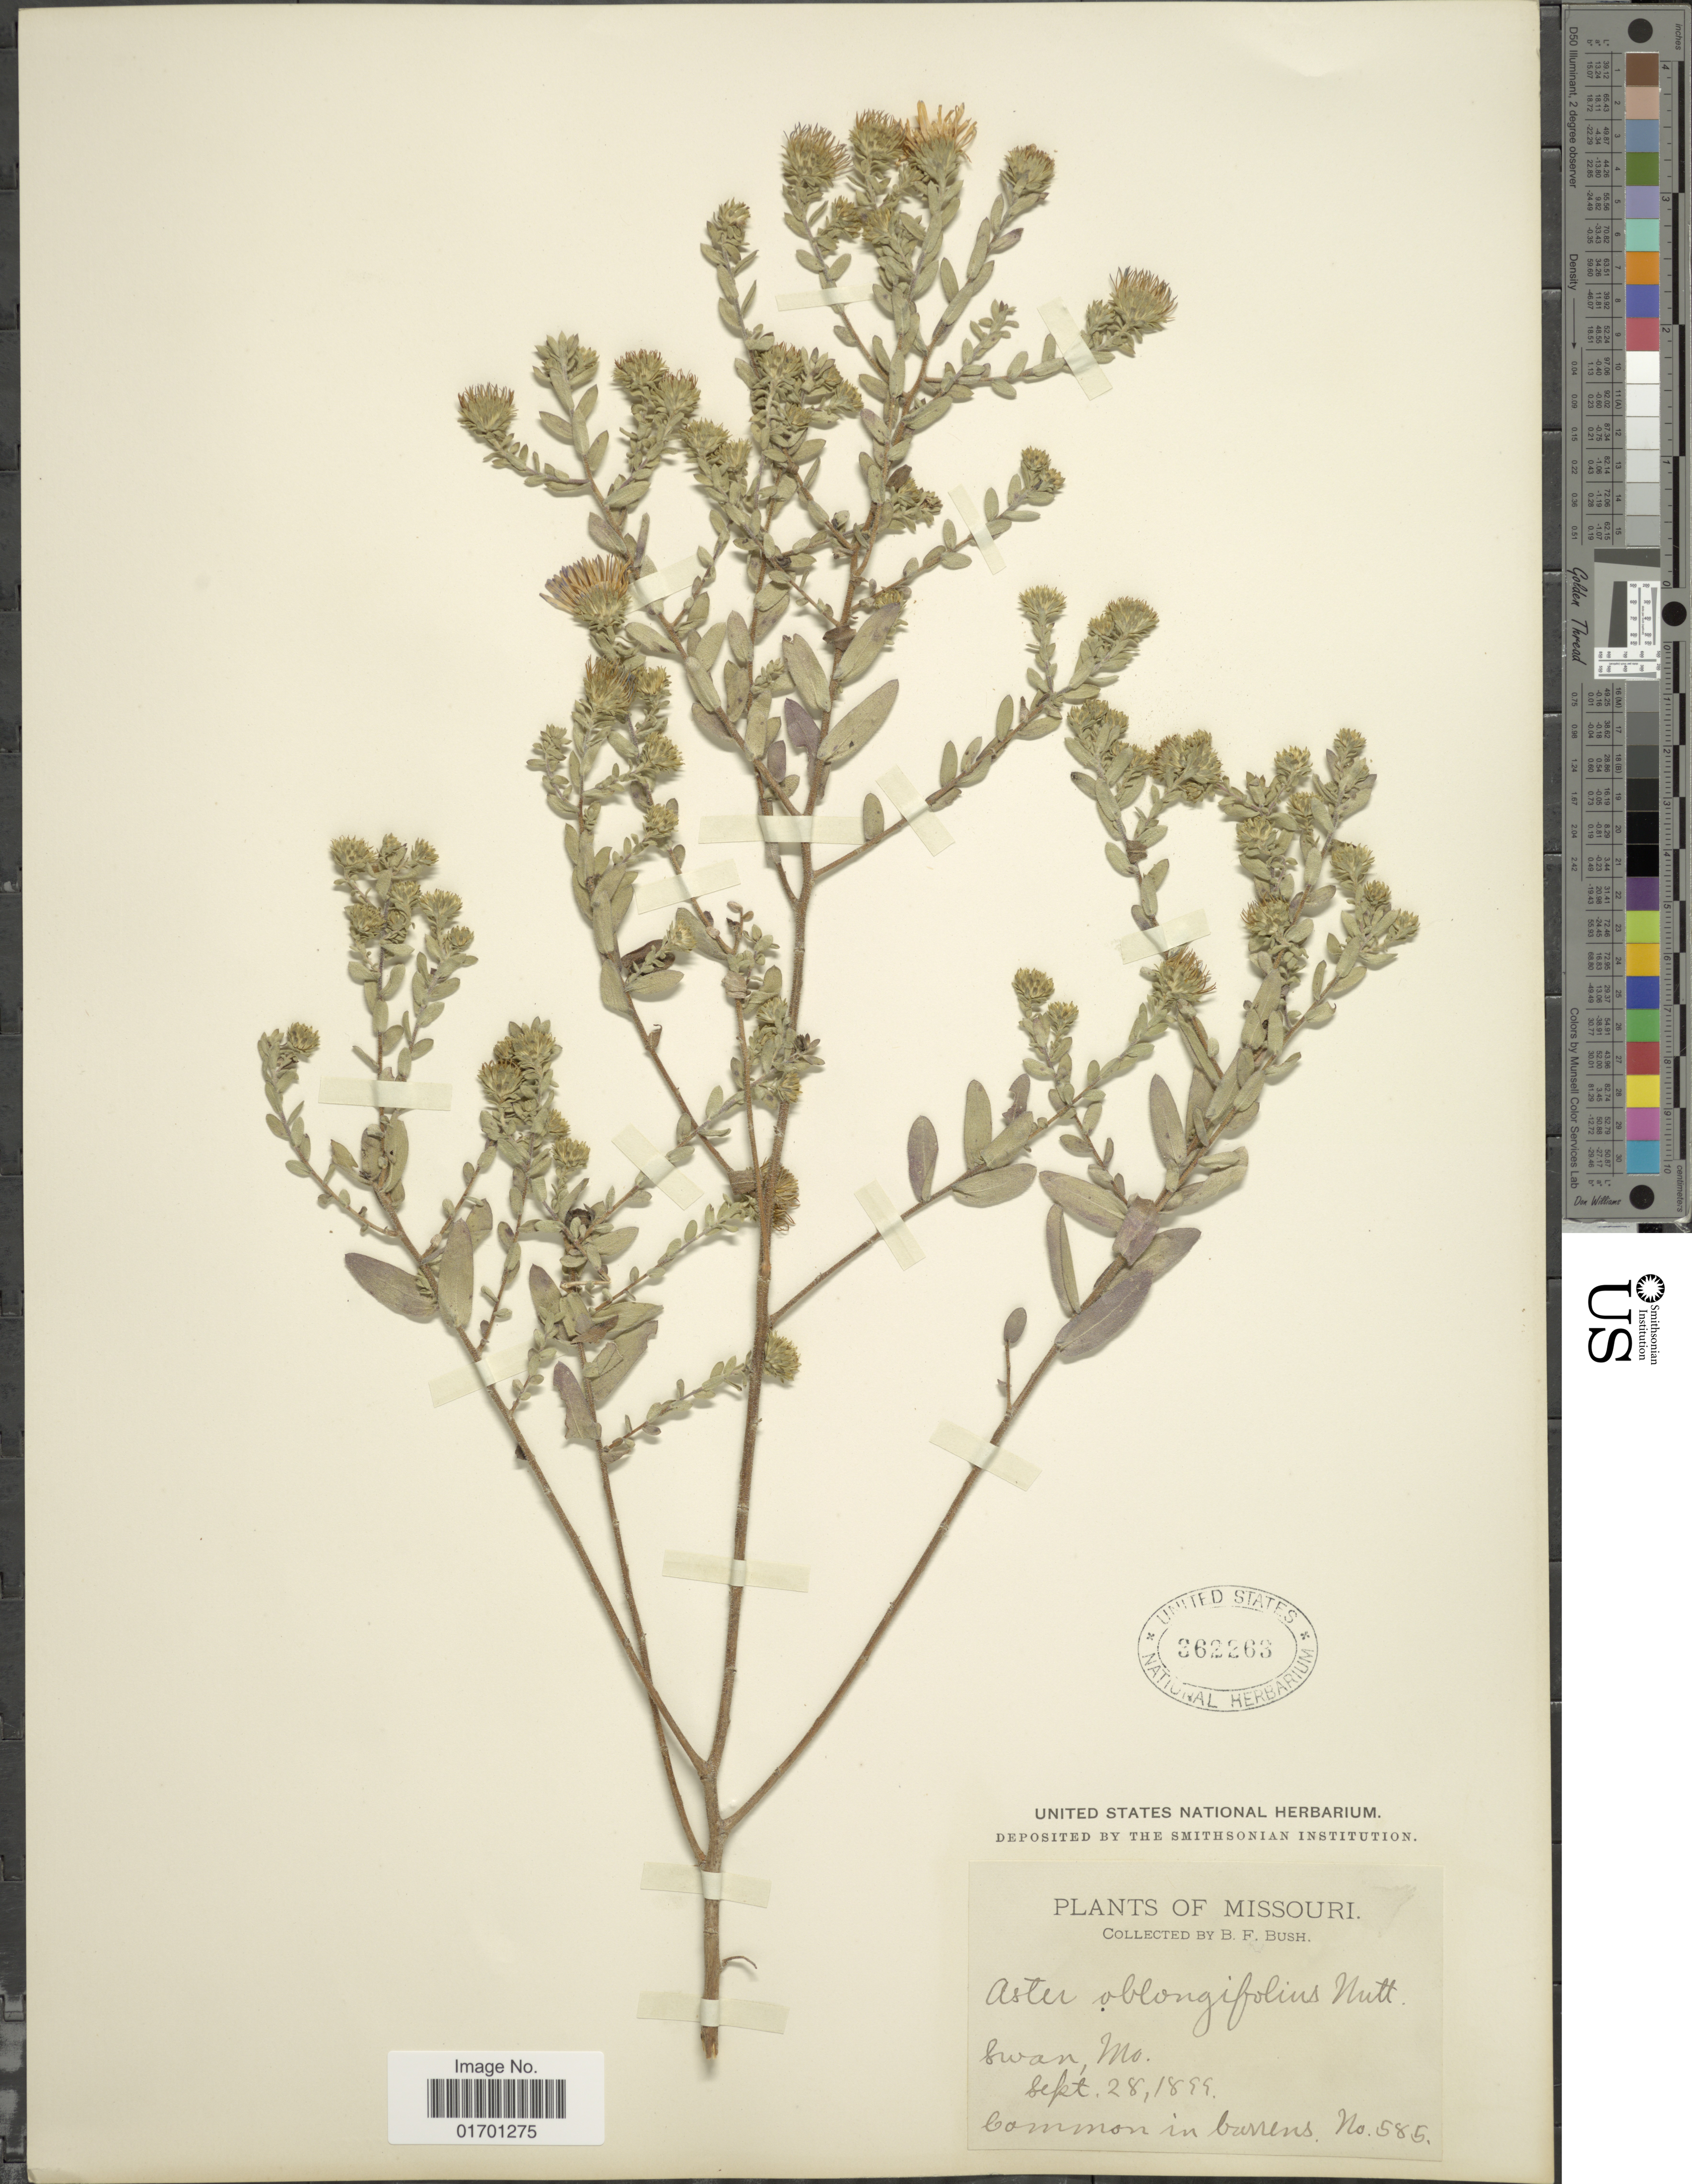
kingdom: Plantae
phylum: Tracheophyta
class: Magnoliopsida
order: Asterales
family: Asteraceae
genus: Symphyotrichum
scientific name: Symphyotrichum oblongifolium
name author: (Nutt.) G.L. Nesom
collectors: B. F. Bush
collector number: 585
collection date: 1899-09-28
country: United States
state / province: Missouri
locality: Swan.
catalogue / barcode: US 362263